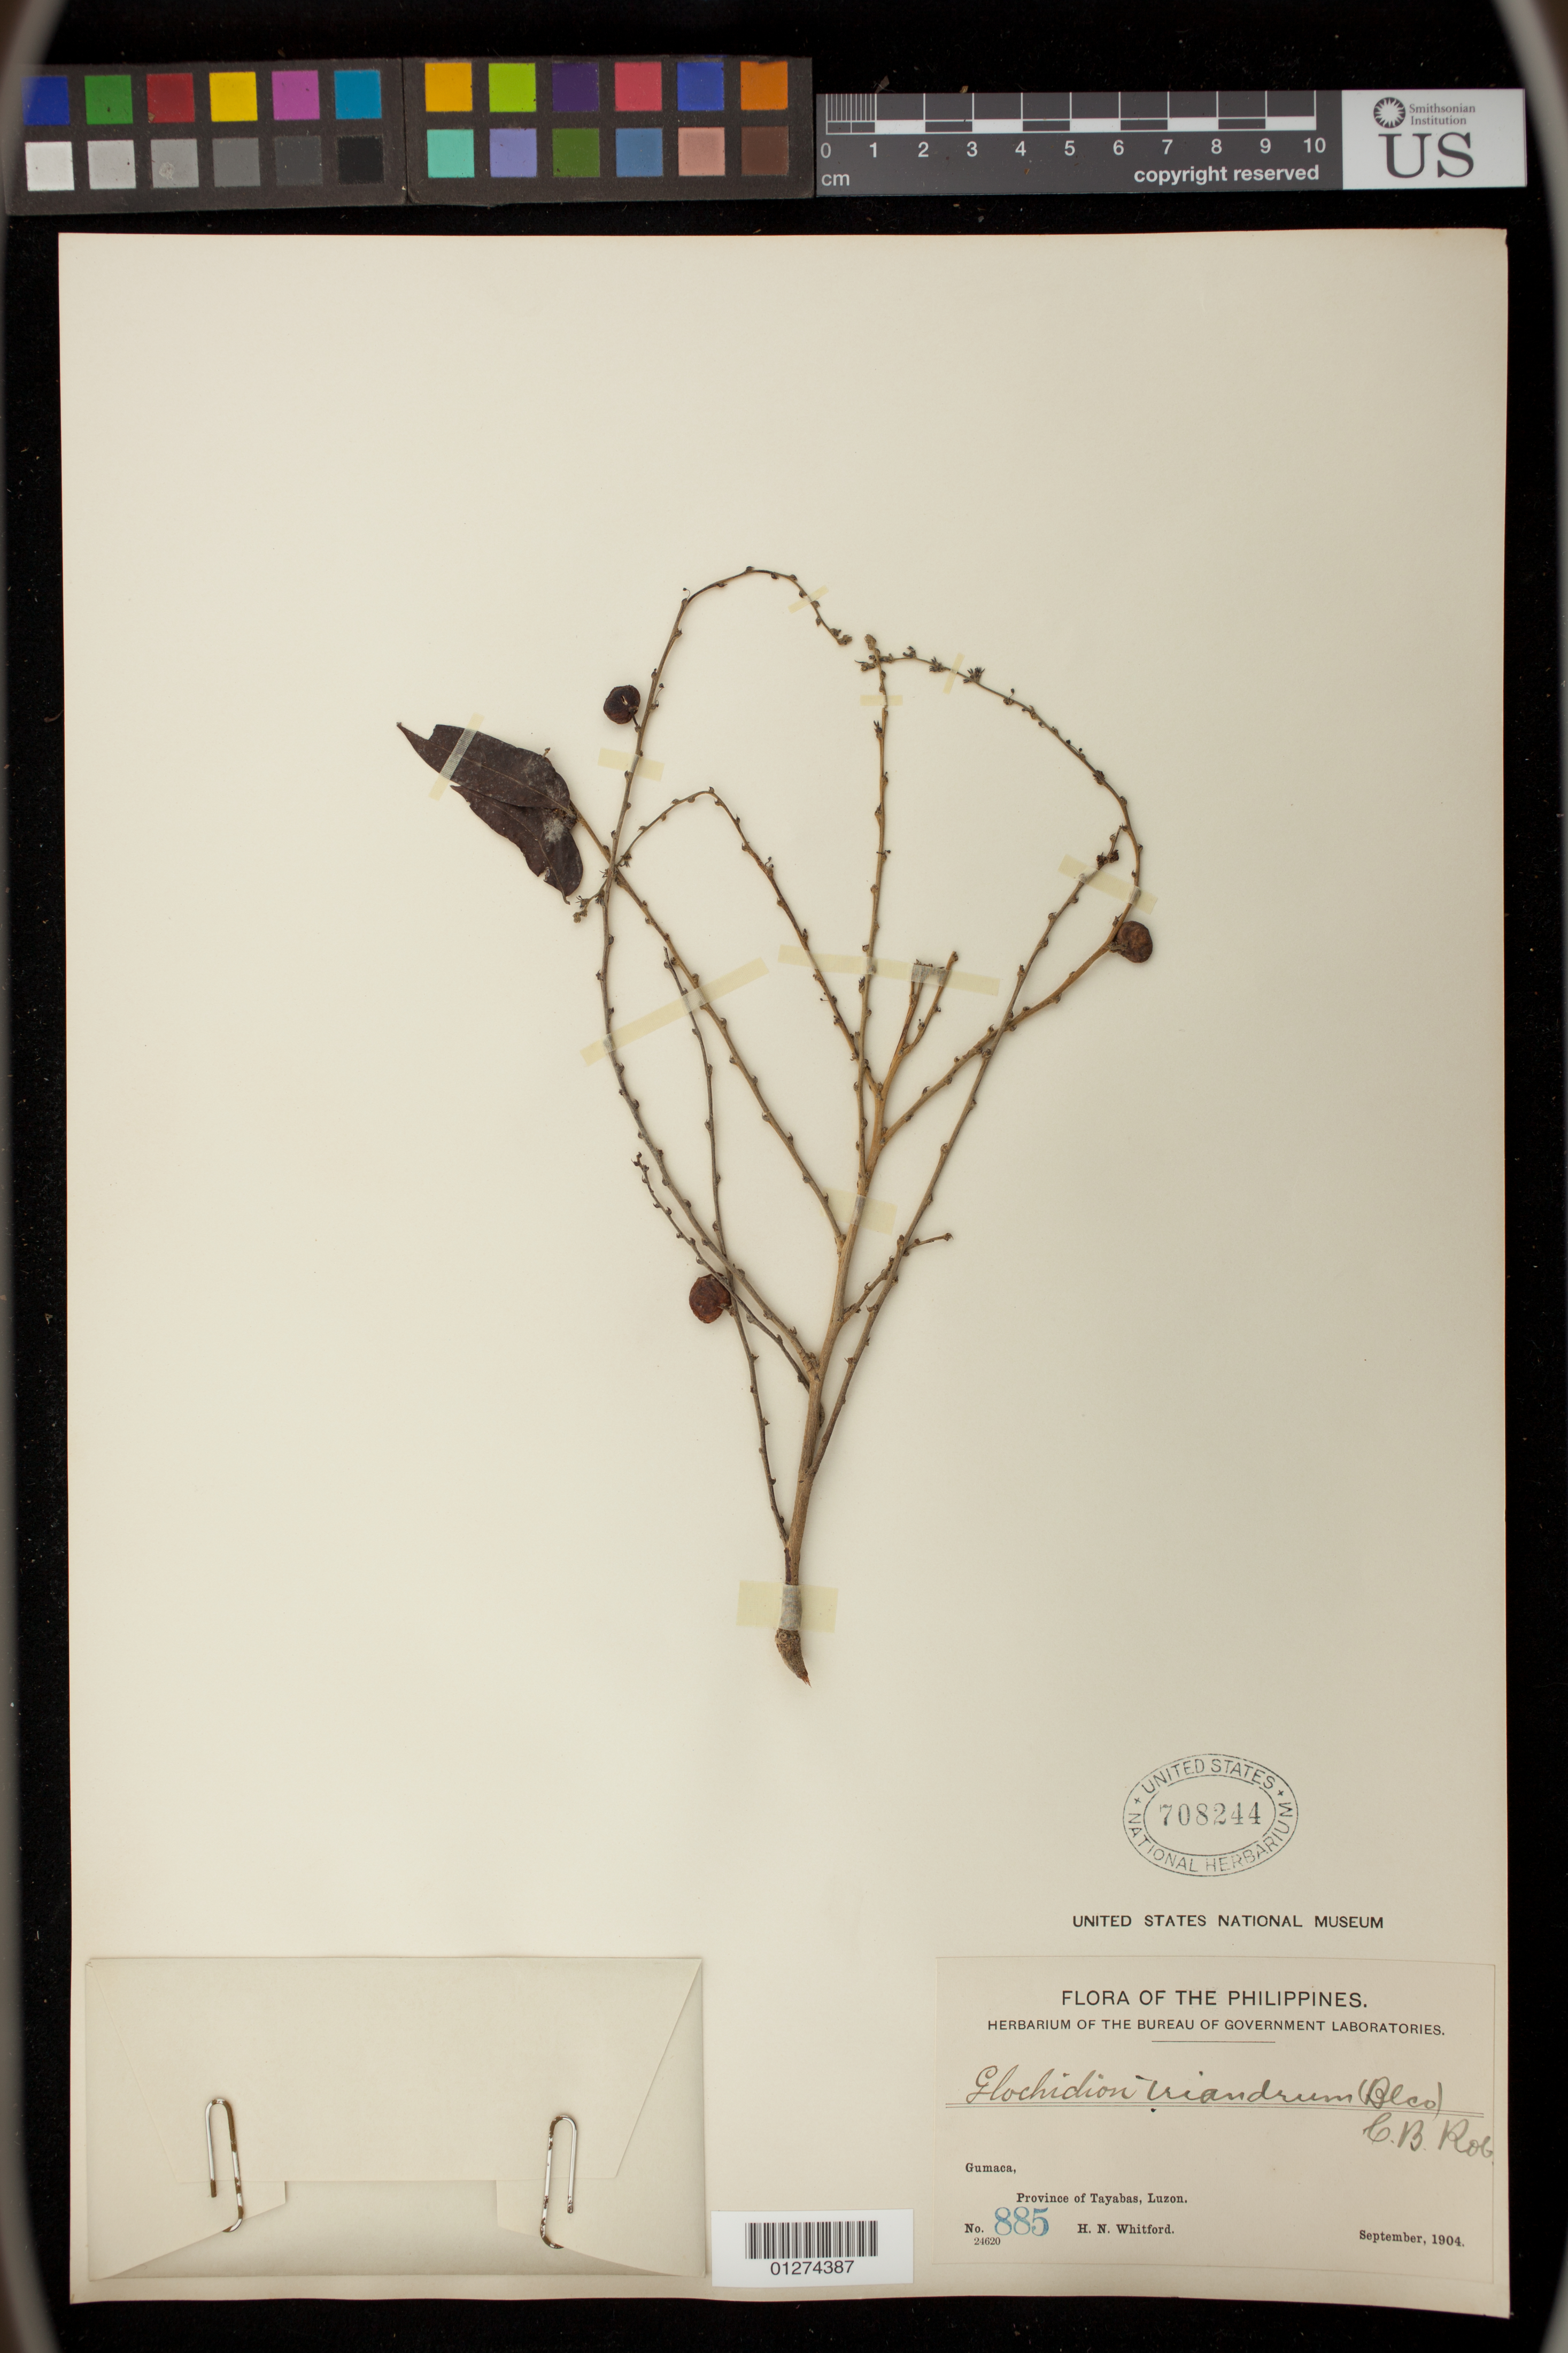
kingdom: Plantae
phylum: Tracheophyta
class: Magnoliopsida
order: Malpighiales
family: Phyllanthaceae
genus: Glochidion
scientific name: Glochidion triandrum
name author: (Blanco) C.B. Rob.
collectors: H. N. Whitford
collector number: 885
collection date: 1904-09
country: Philippines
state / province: Calabarzon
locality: Gumaca, Province of Tayabas, Luzon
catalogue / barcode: US 708244